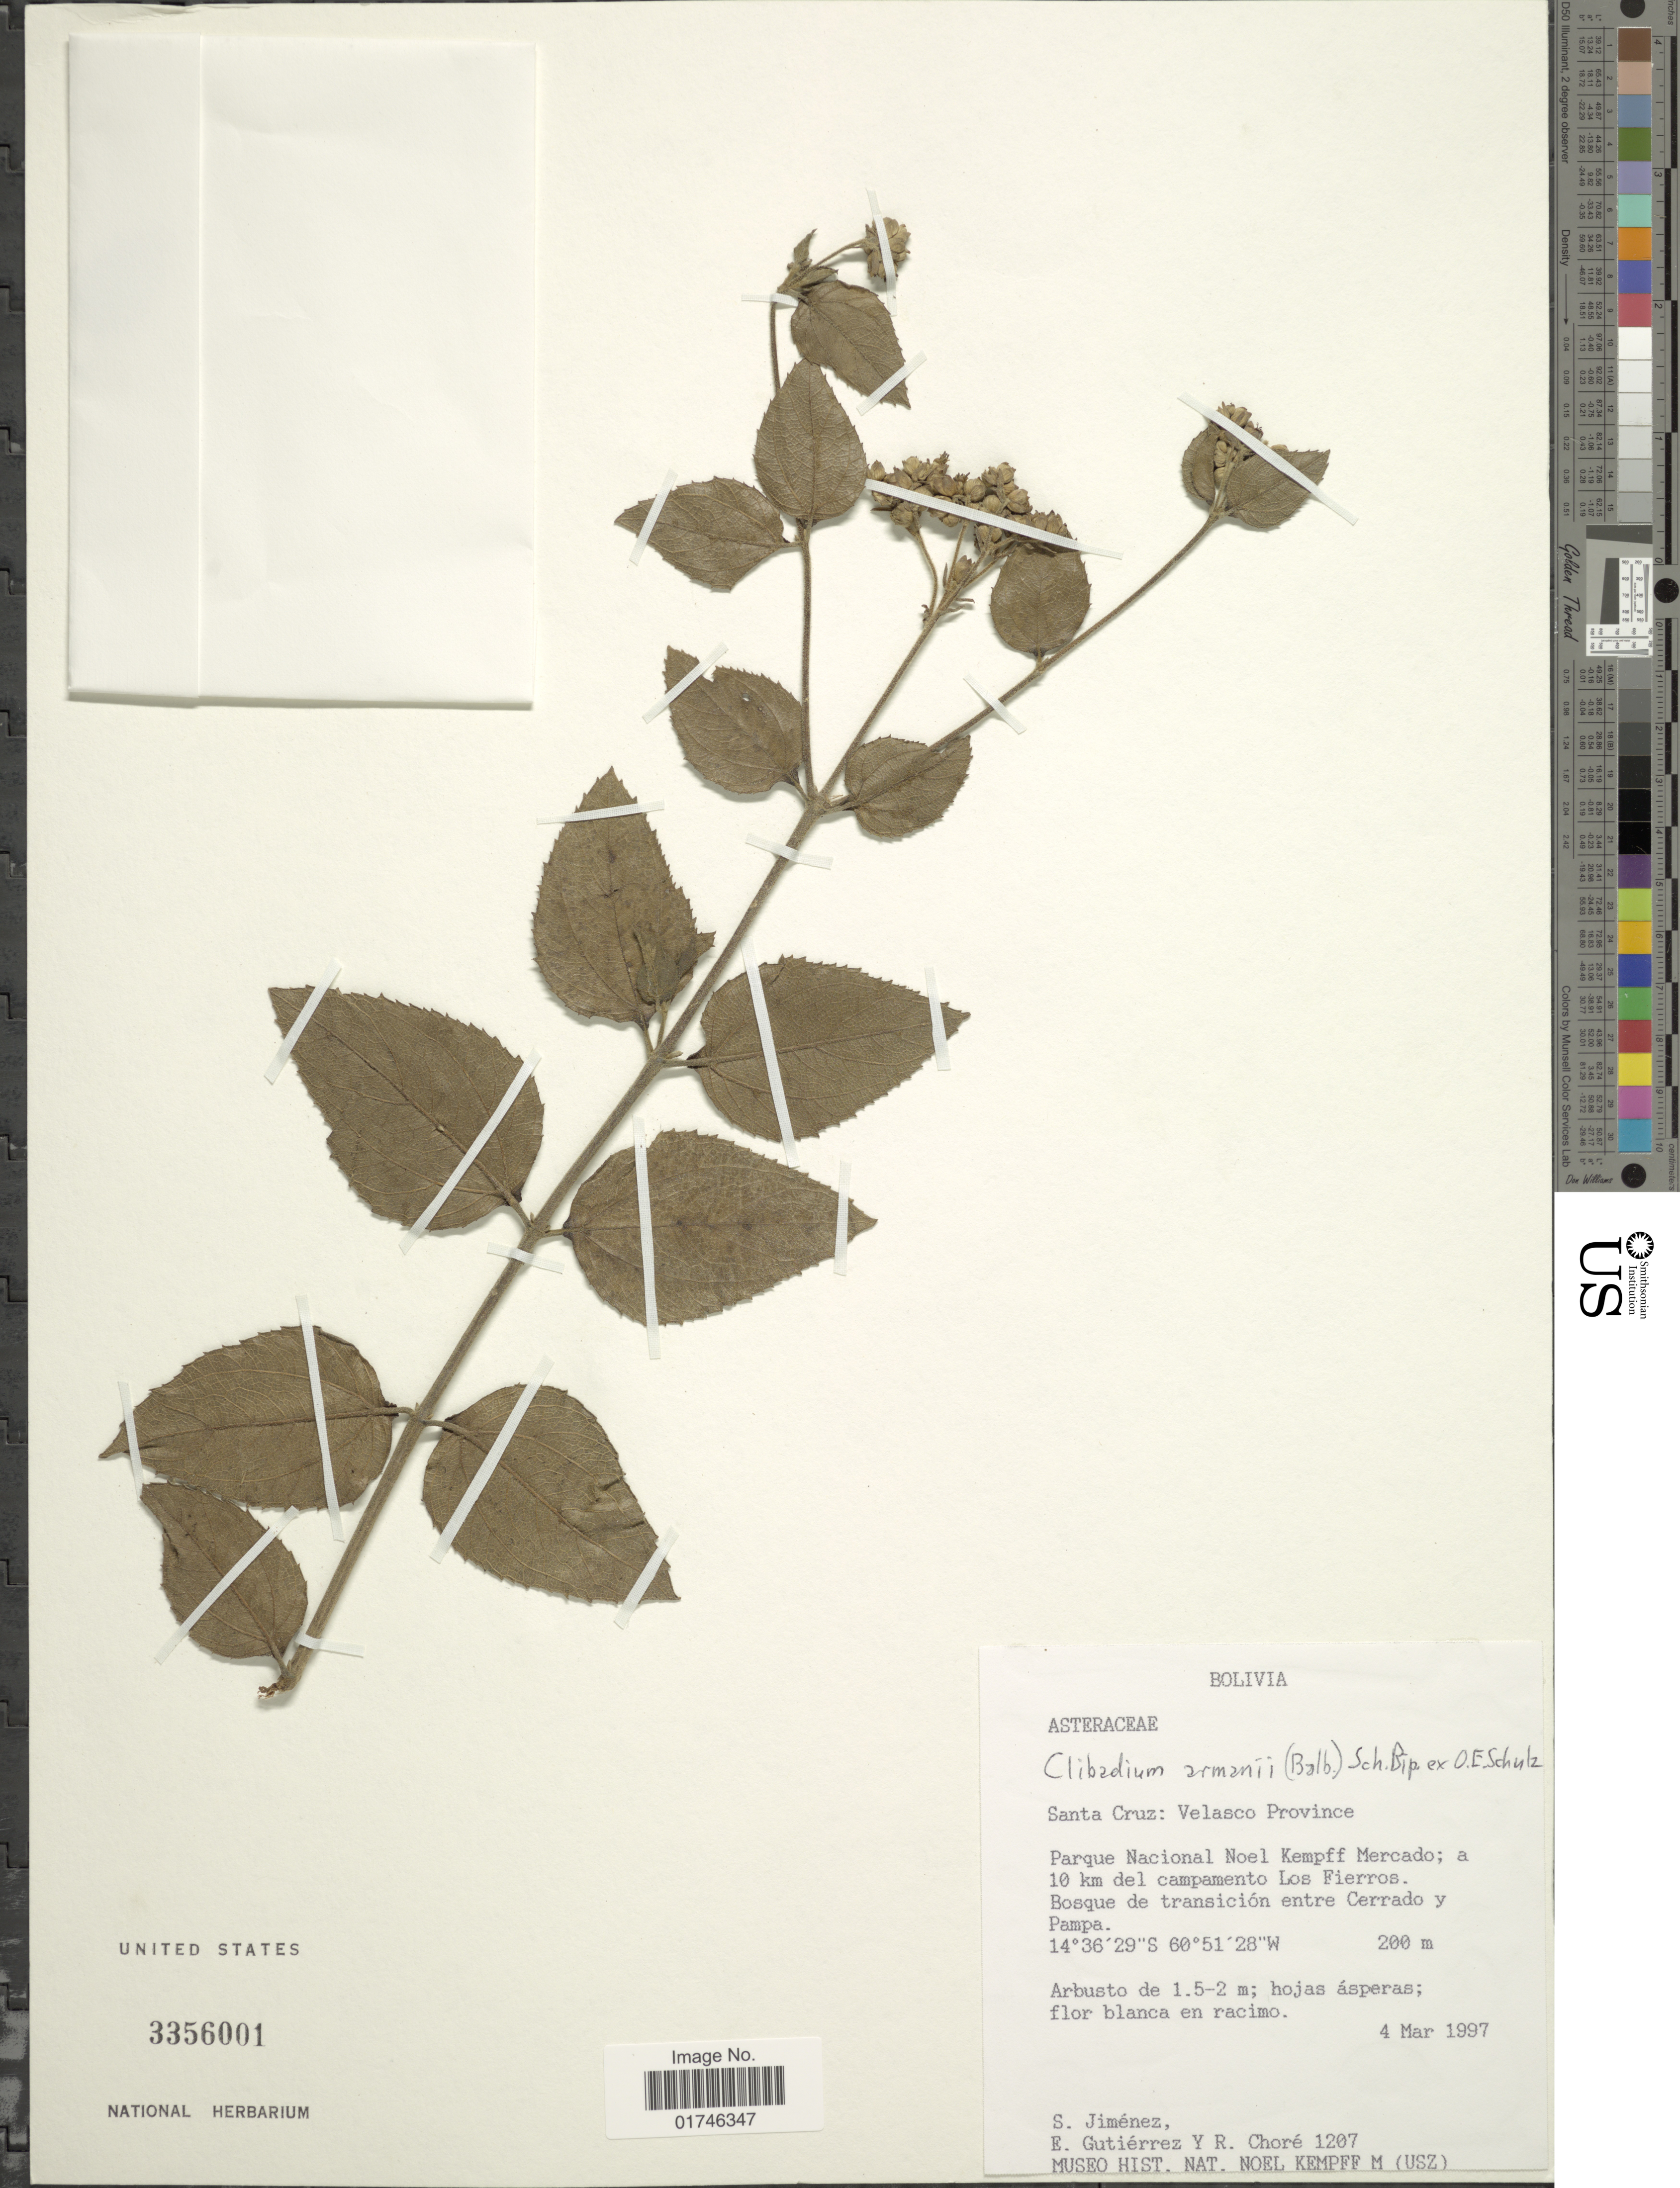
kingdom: Plantae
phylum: Tracheophyta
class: Magnoliopsida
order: Asterales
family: Asteraceae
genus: Clibadium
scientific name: Clibadium armani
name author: (Balb.) Sch. Bip. ex O.E. Schulz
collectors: S. Jiménez, E. Gutiérrez & R. Choré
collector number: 1207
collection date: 1997-03-04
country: Bolivia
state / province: Santa Cruz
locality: Santa Cruz: Velasco Province. Parque Nacional Noel Kempff Mercado; a 10 km del campamento Los Fierros. Bosque de transicion entre Cerrado y Pampa.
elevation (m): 200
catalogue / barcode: US 3356001